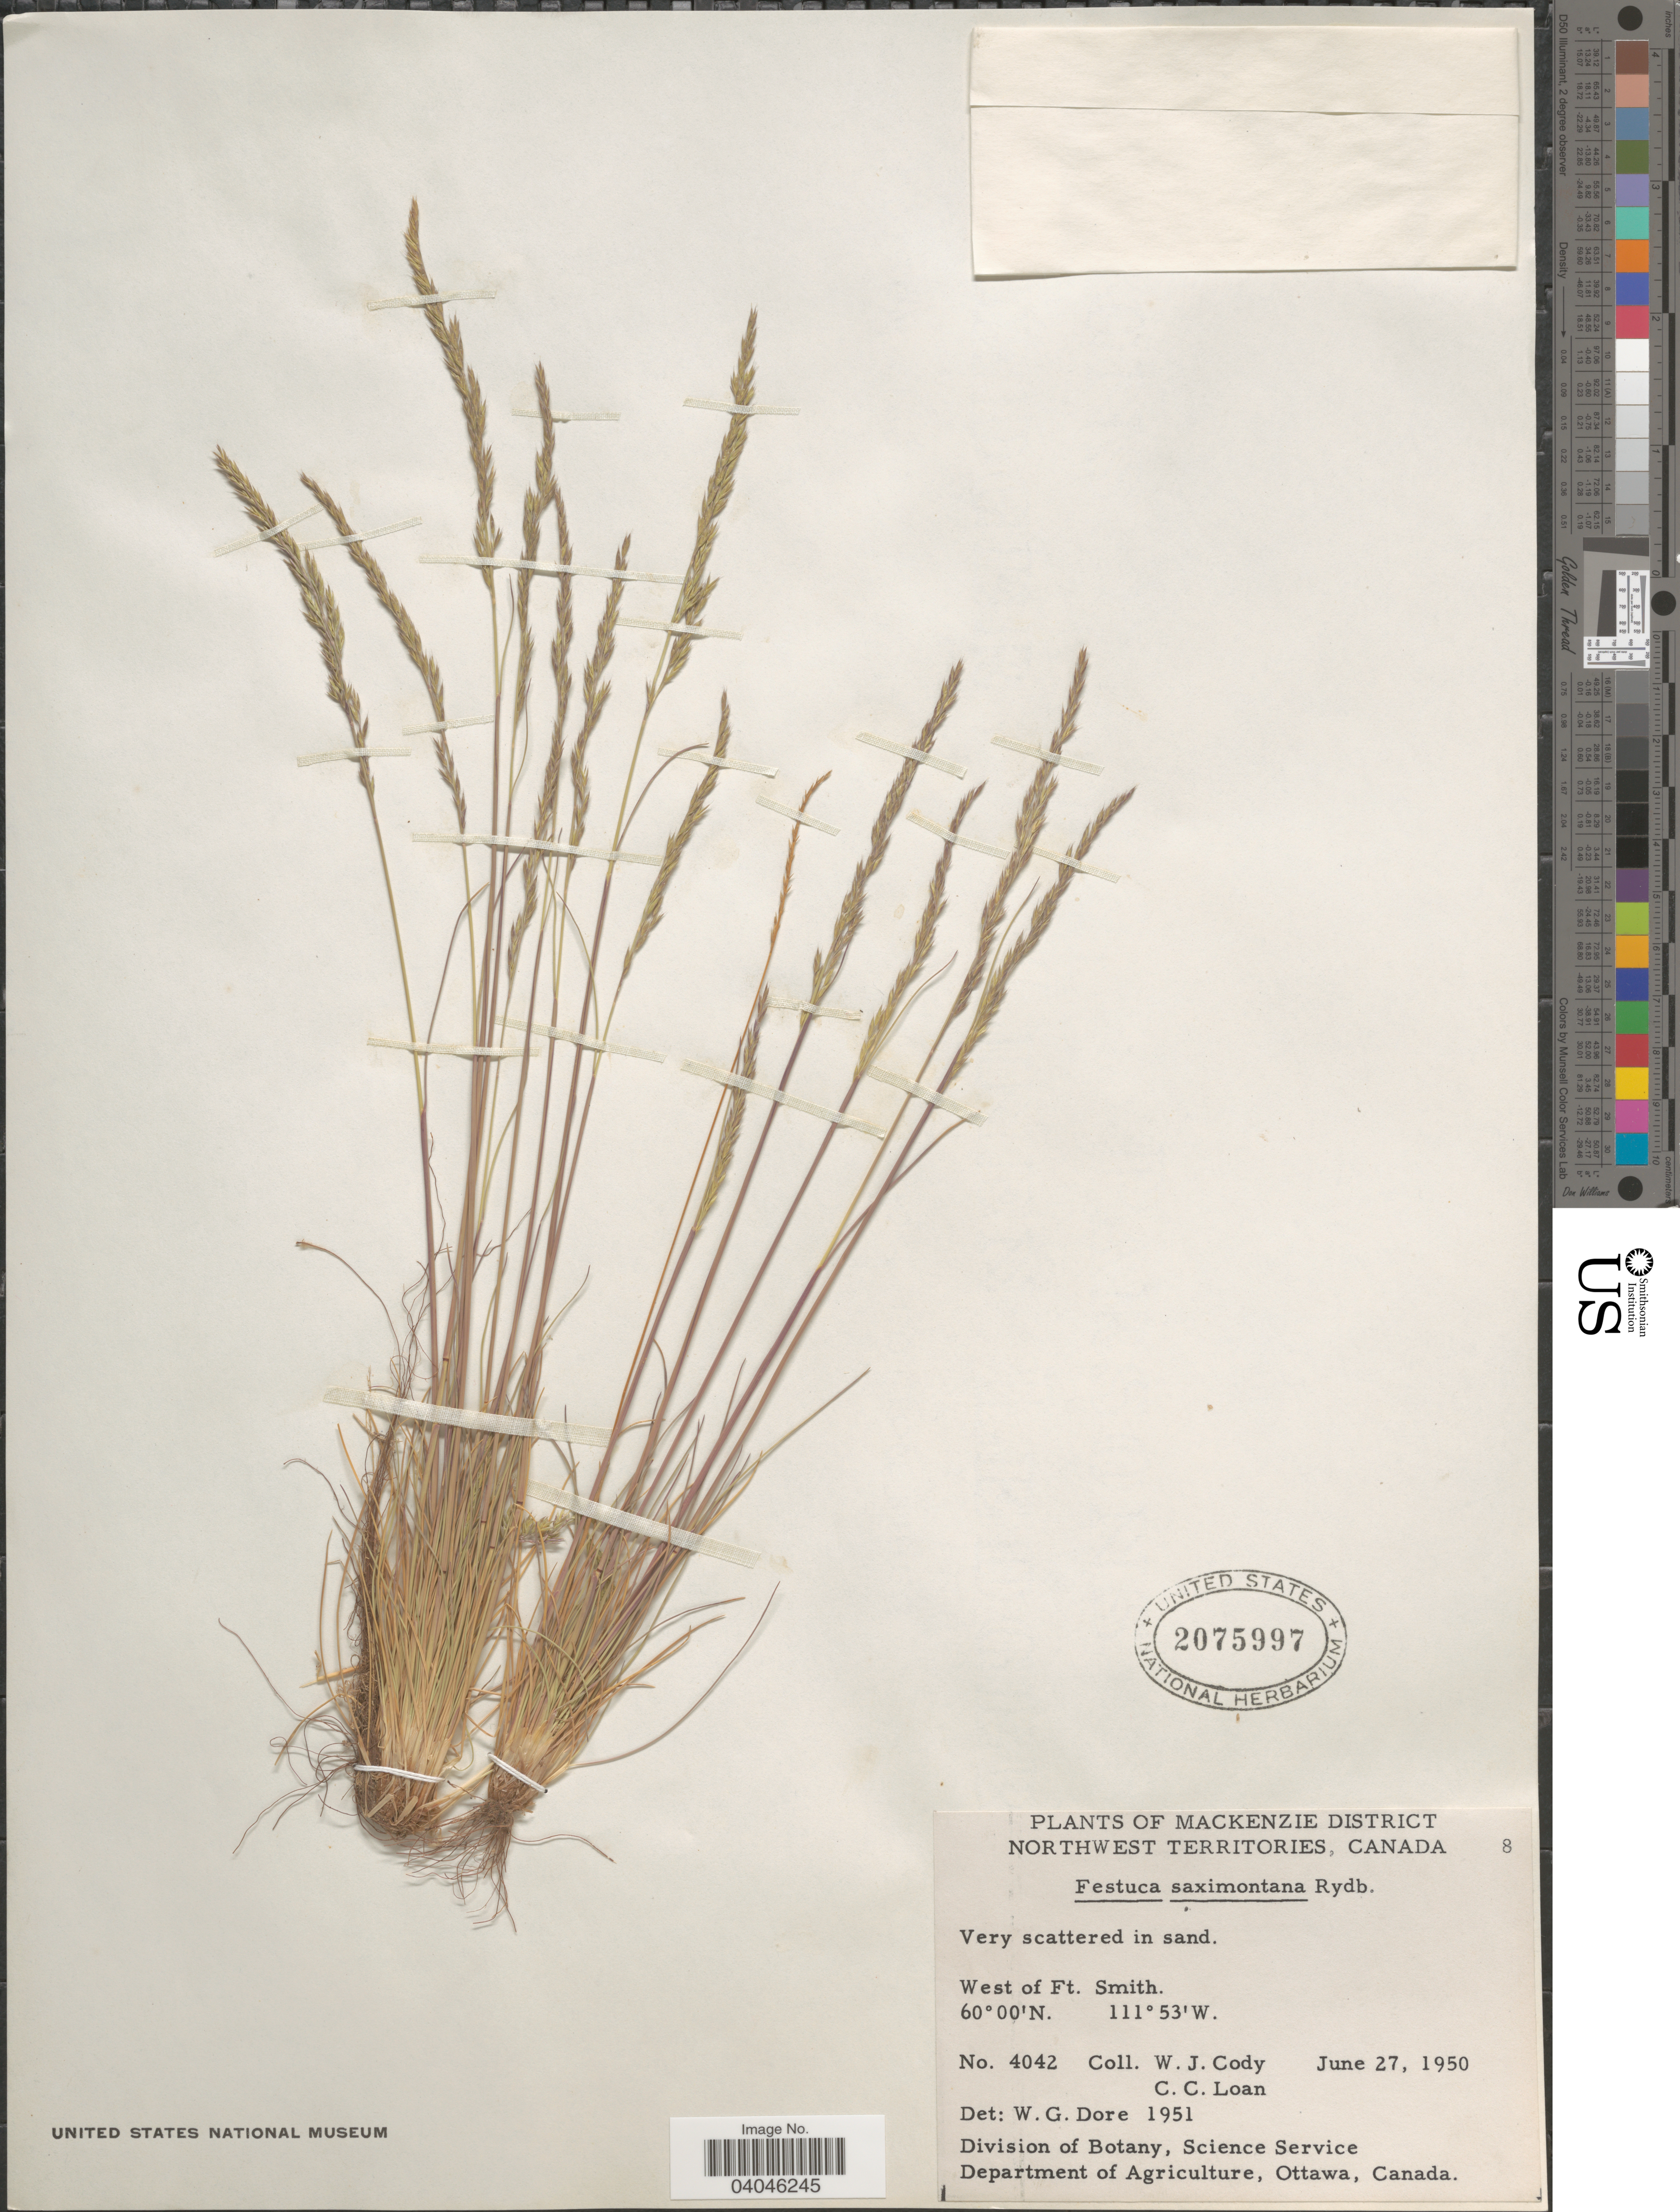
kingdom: Plantae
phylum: Tracheophyta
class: Liliopsida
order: Poales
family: Poaceae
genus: Festuca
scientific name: Festuca saximontana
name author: Rydb.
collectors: W. Cody & C. Loan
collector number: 4042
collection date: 1950-06-27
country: Canada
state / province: Northwest Territories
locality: Mackenzie District. West of Ft. Smith.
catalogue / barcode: US 2075997